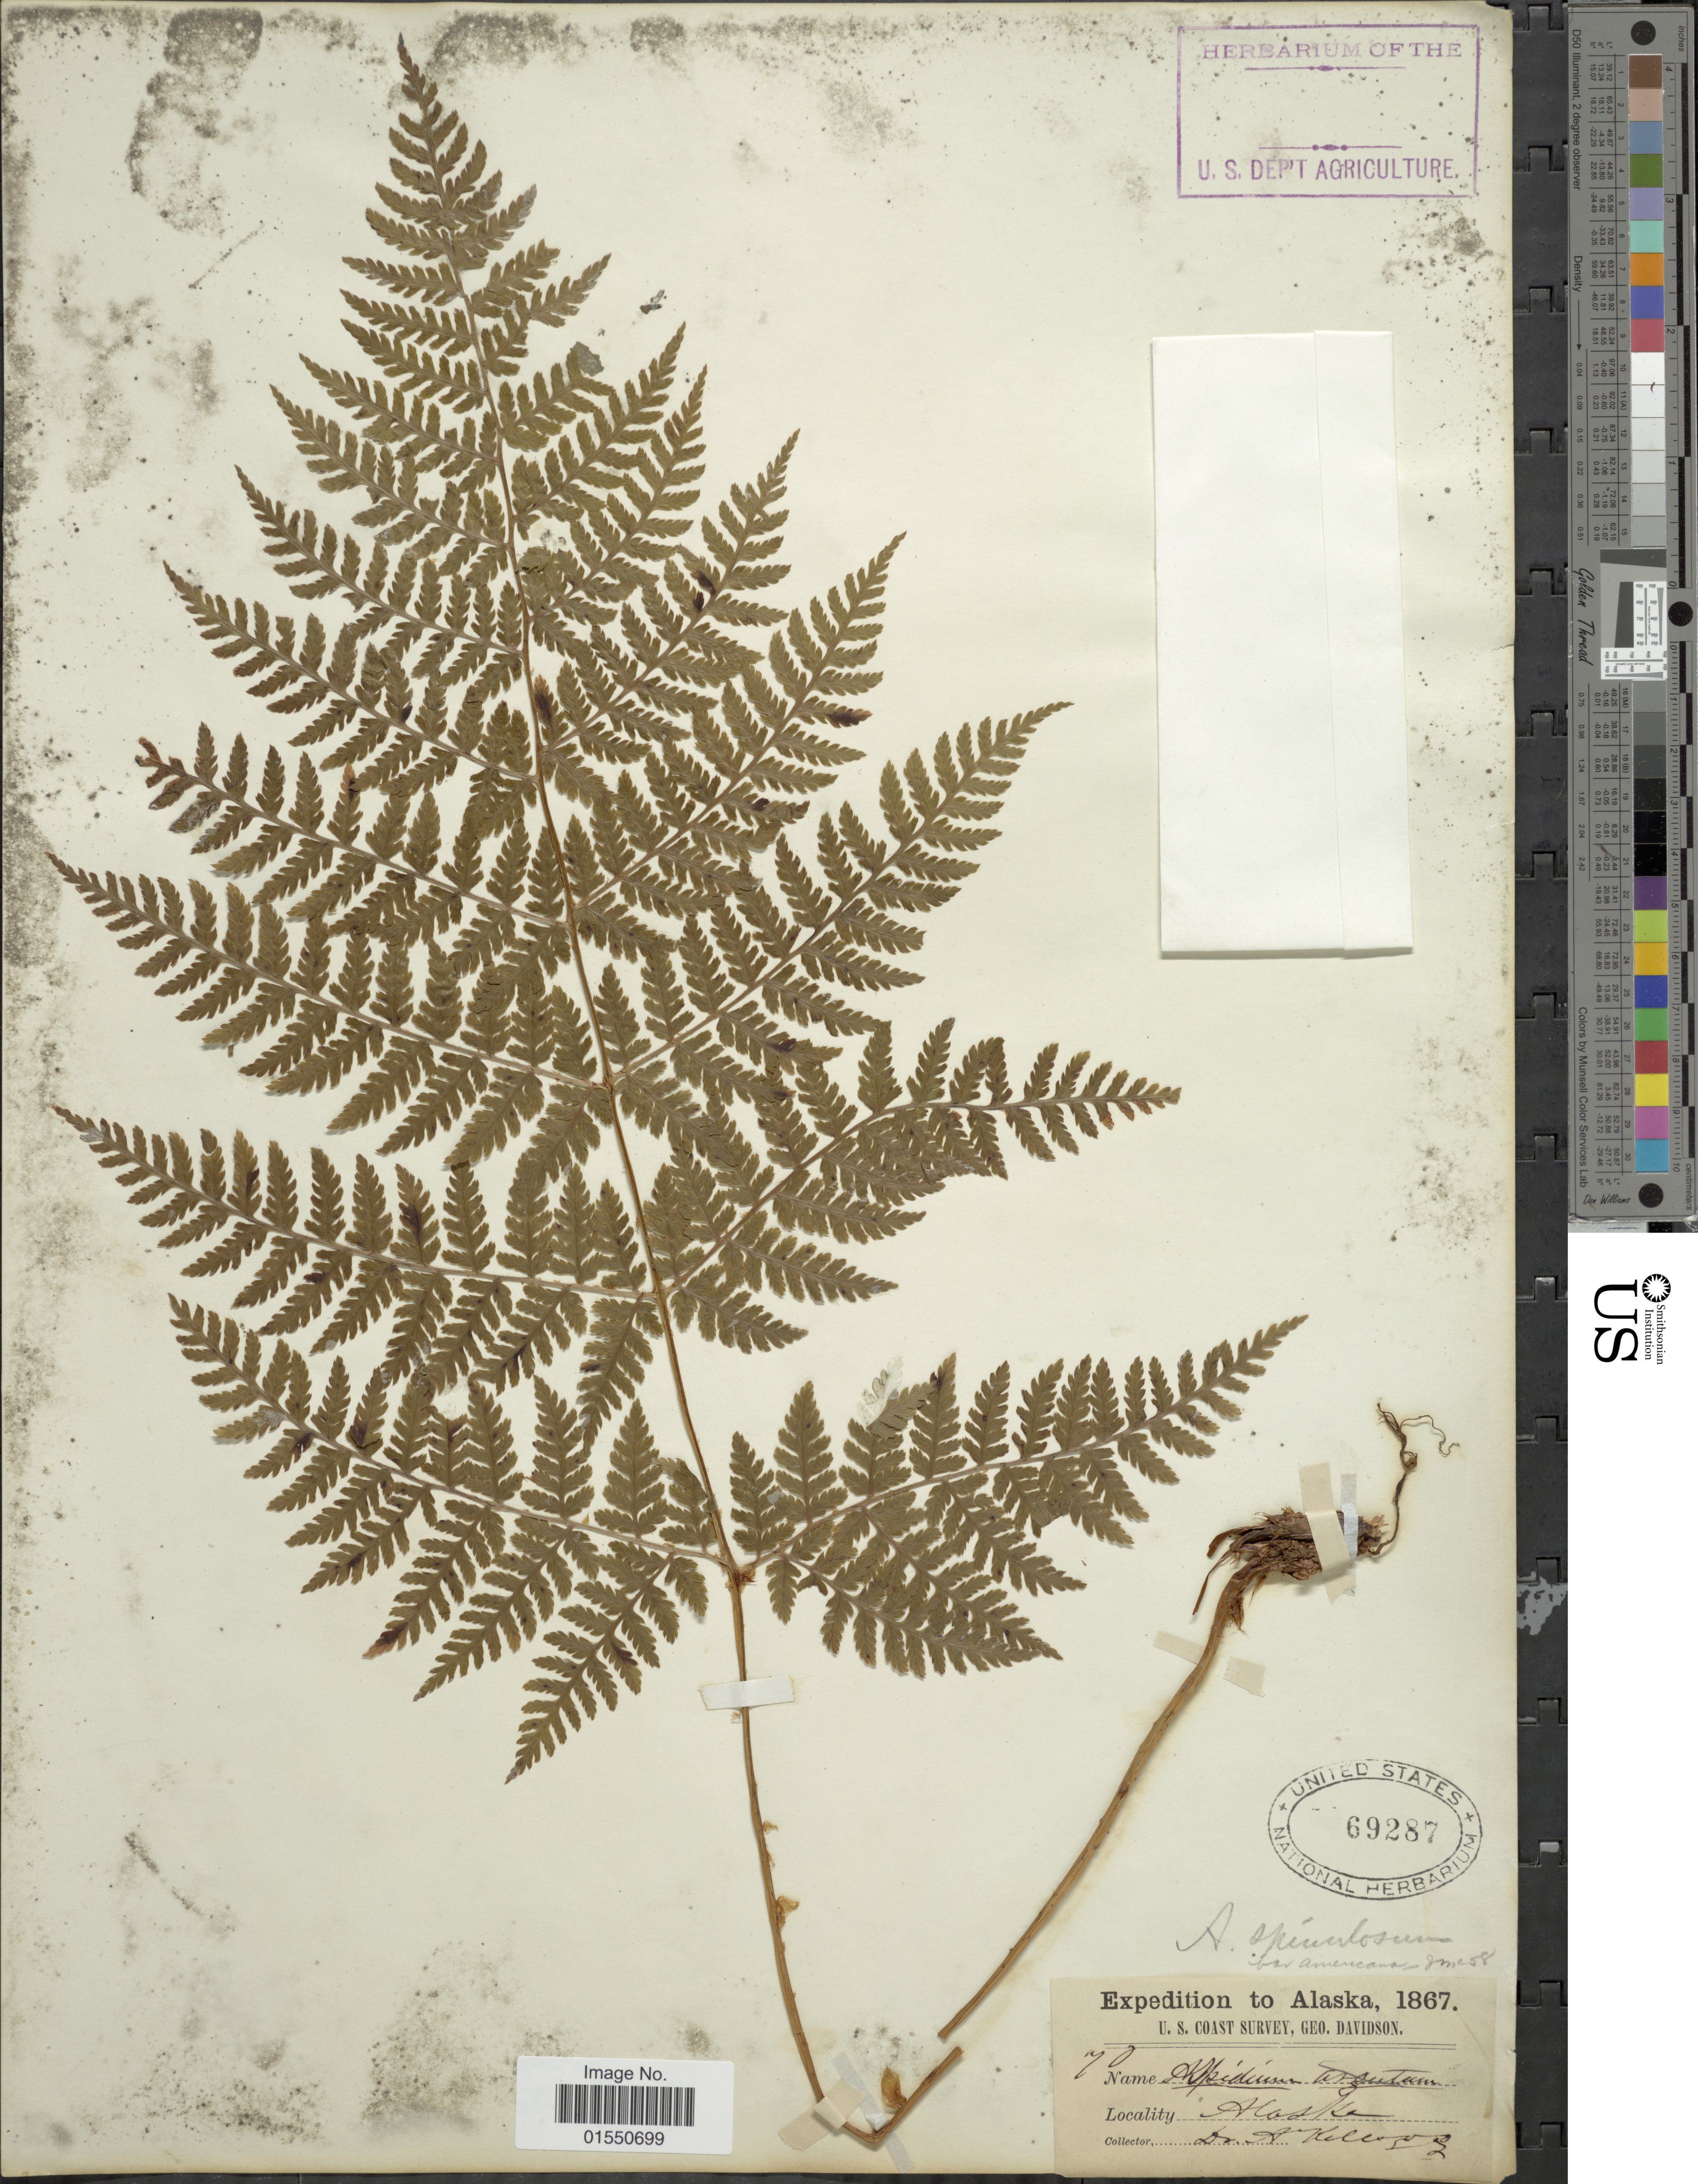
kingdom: Plantae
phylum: Tracheophyta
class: Polypodiopsida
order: Polypodiales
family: Dryopteridaceae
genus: Dryopteris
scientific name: Dryopteris expansa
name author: (C. Presl) Fraser-Jenk. & Jermy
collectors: A. Kellog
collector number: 70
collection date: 1867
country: United States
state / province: Alaska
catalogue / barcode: US 69287